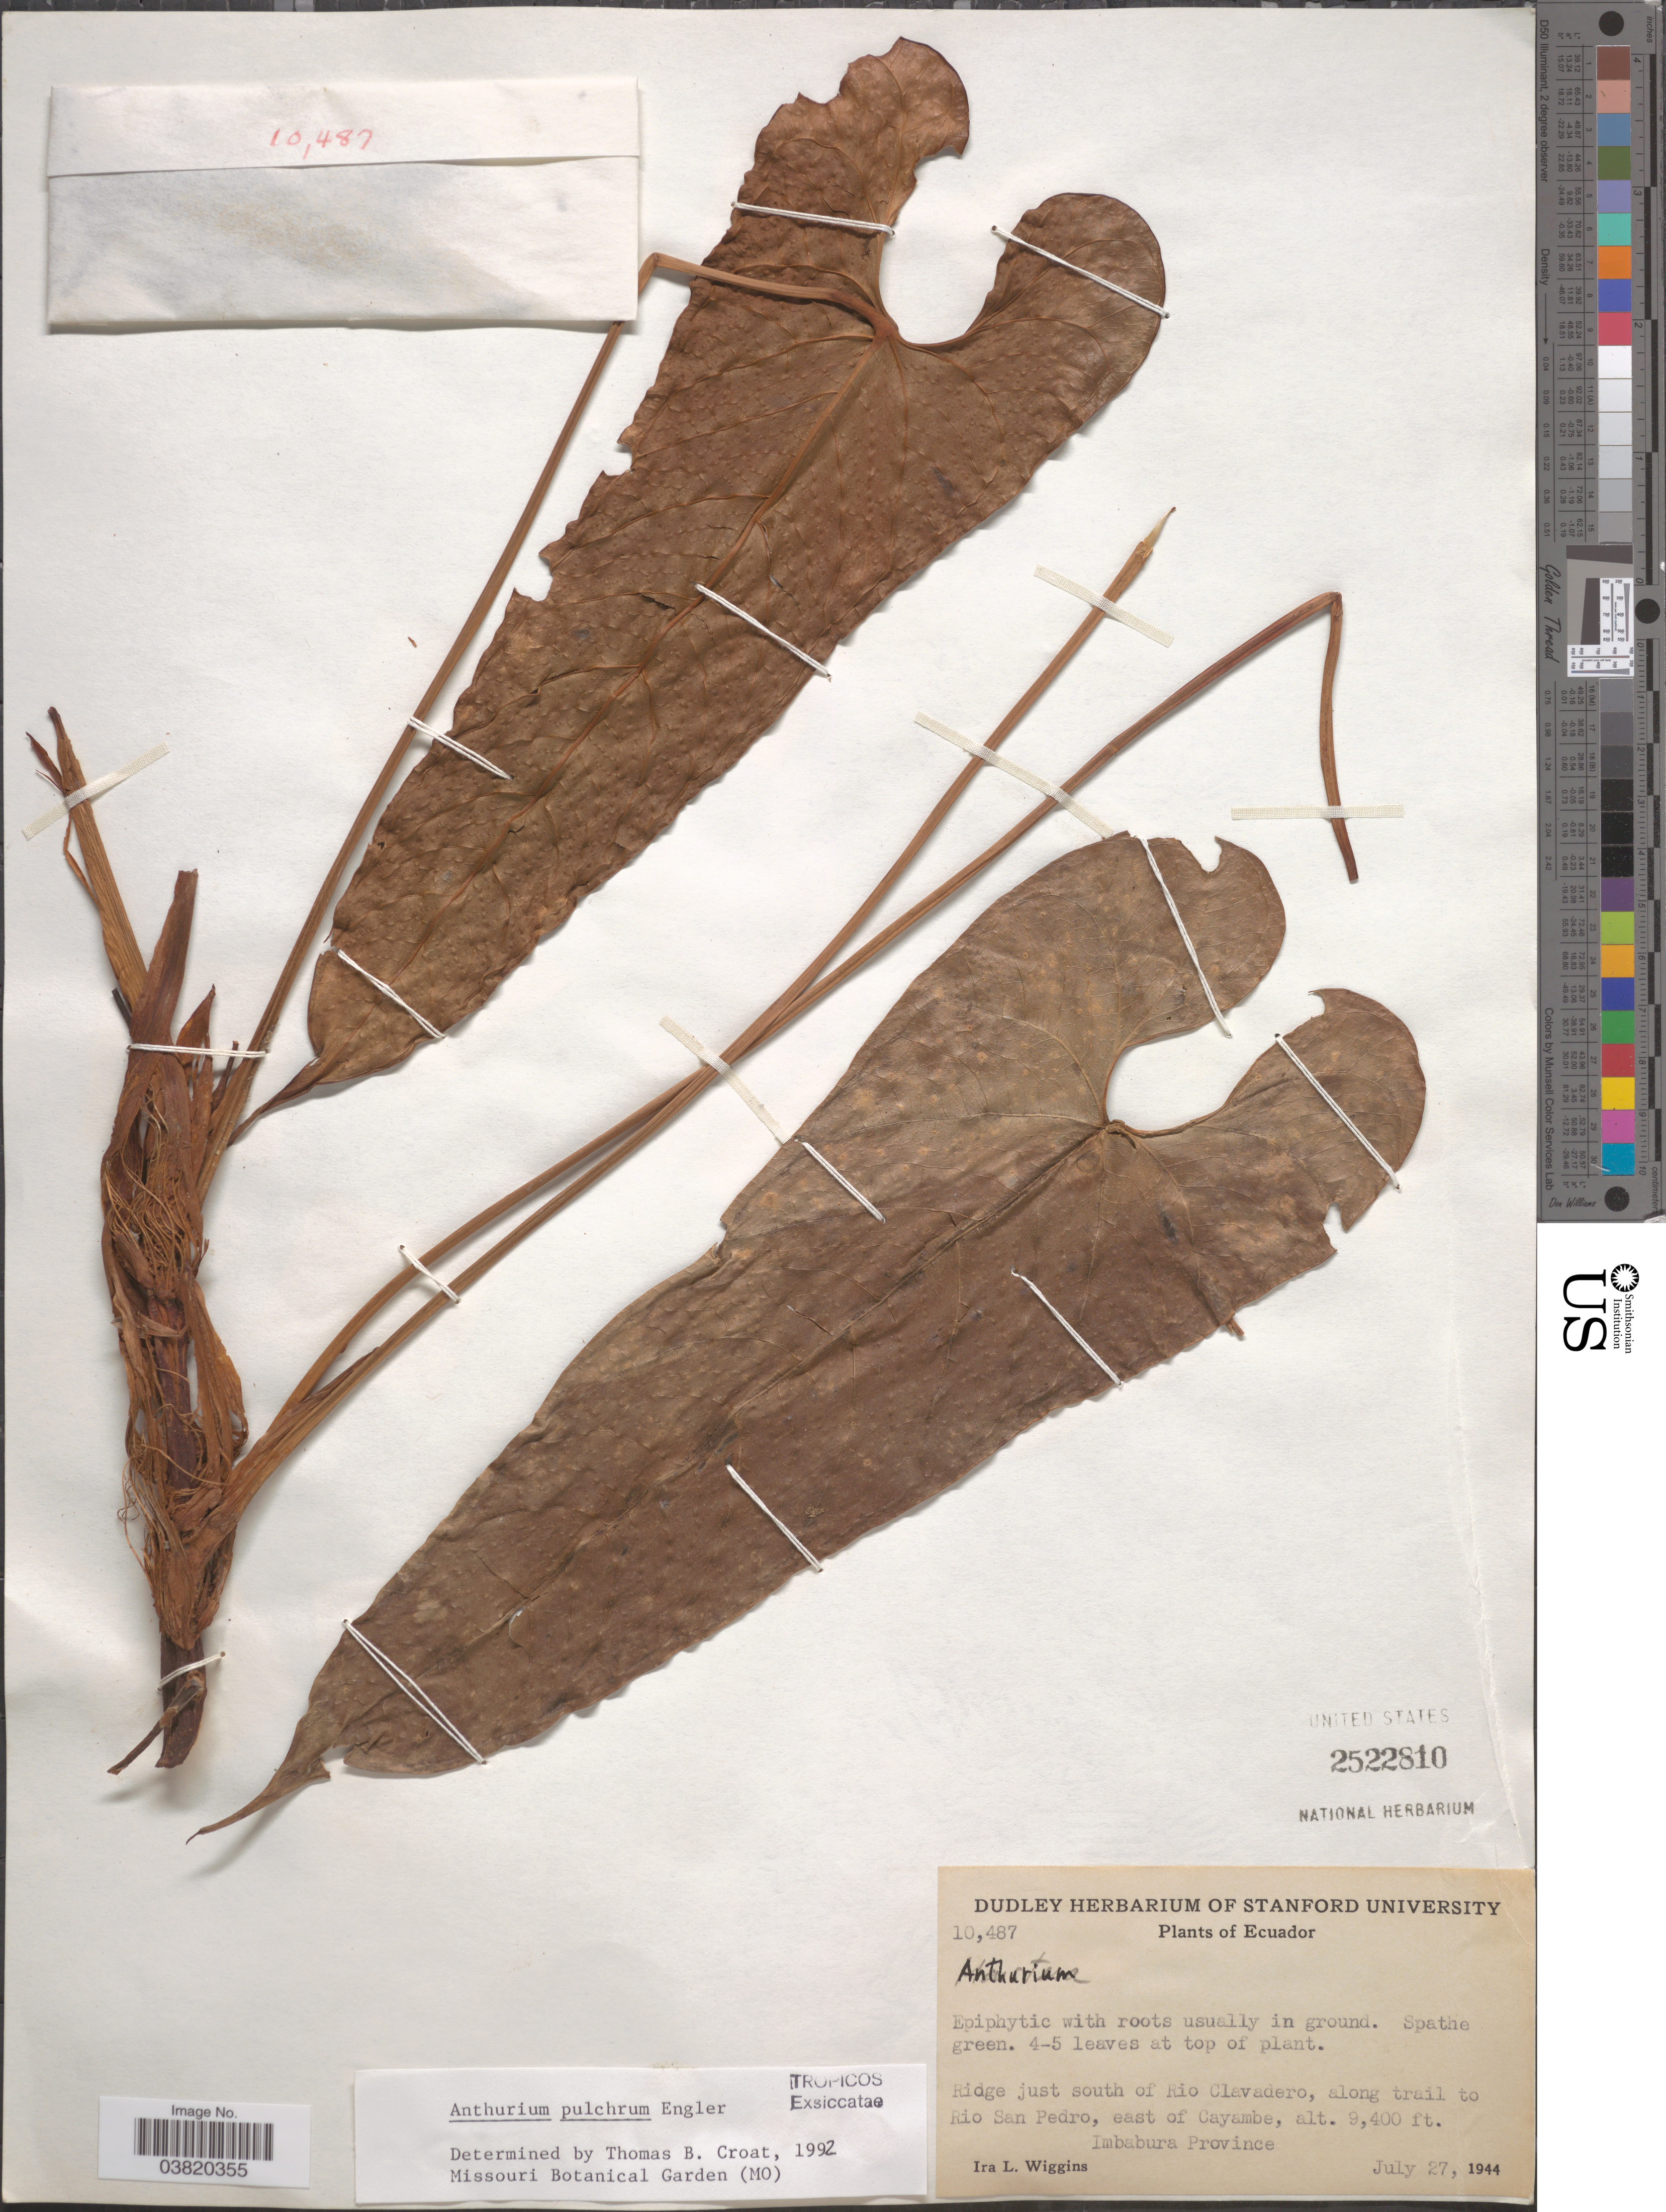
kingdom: Plantae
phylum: Tracheophyta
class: Liliopsida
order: Alismatales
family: Araceae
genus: Anthurium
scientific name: Anthurium pulchrum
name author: N.E. Br.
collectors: I. L. Wiggins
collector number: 10487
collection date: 1944-07-27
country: Ecuador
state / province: Imbabura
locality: Ridge just south of Rio Clavadero, along trail to Rio San Pedro, east of Cayambe.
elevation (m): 2865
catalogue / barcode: US 2522810